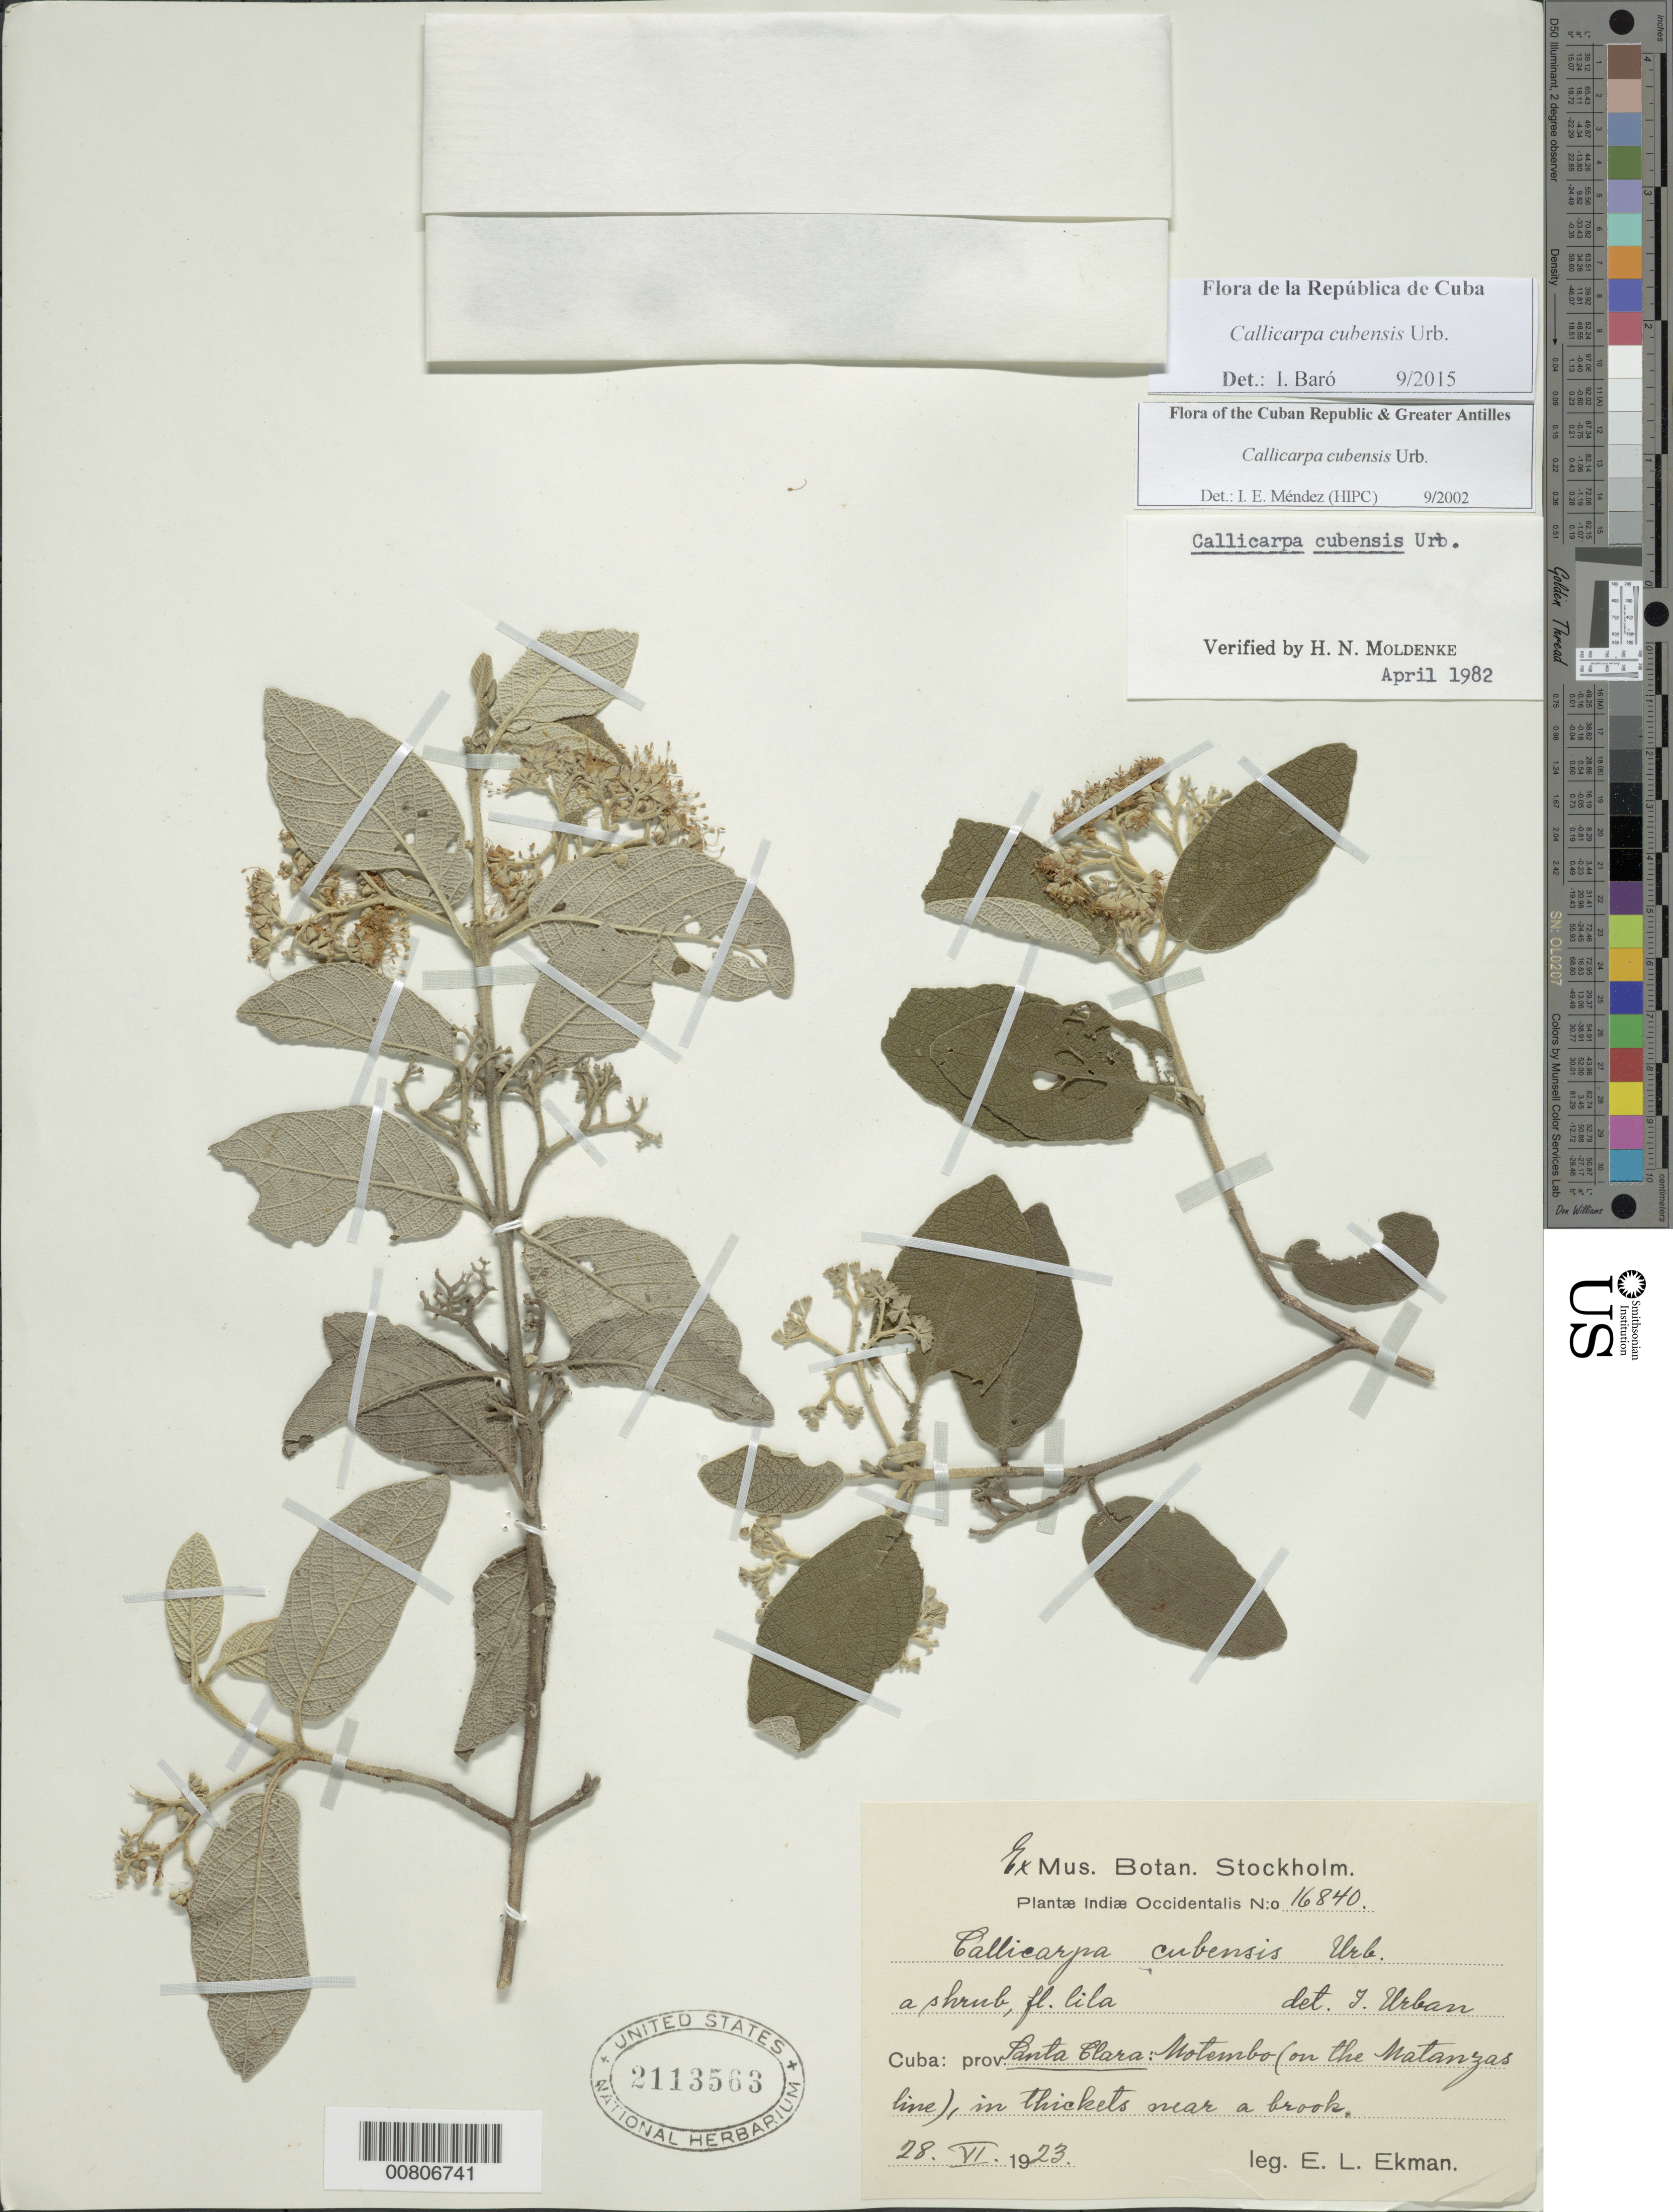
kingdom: Plantae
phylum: Tracheophyta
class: Magnoliopsida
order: Lamiales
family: Lamiaceae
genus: Callicarpa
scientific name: Callicarpa cubensis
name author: Urb.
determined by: Baró Oliedo, I.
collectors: E. L. Ekman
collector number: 16840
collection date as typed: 28 Jun 1923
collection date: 1923-06-28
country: Cuba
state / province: Santa Clara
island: Cuba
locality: Santa Clara Prov , Motembo, on the Matanzas line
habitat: Thickets near a brook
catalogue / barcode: US 2113563